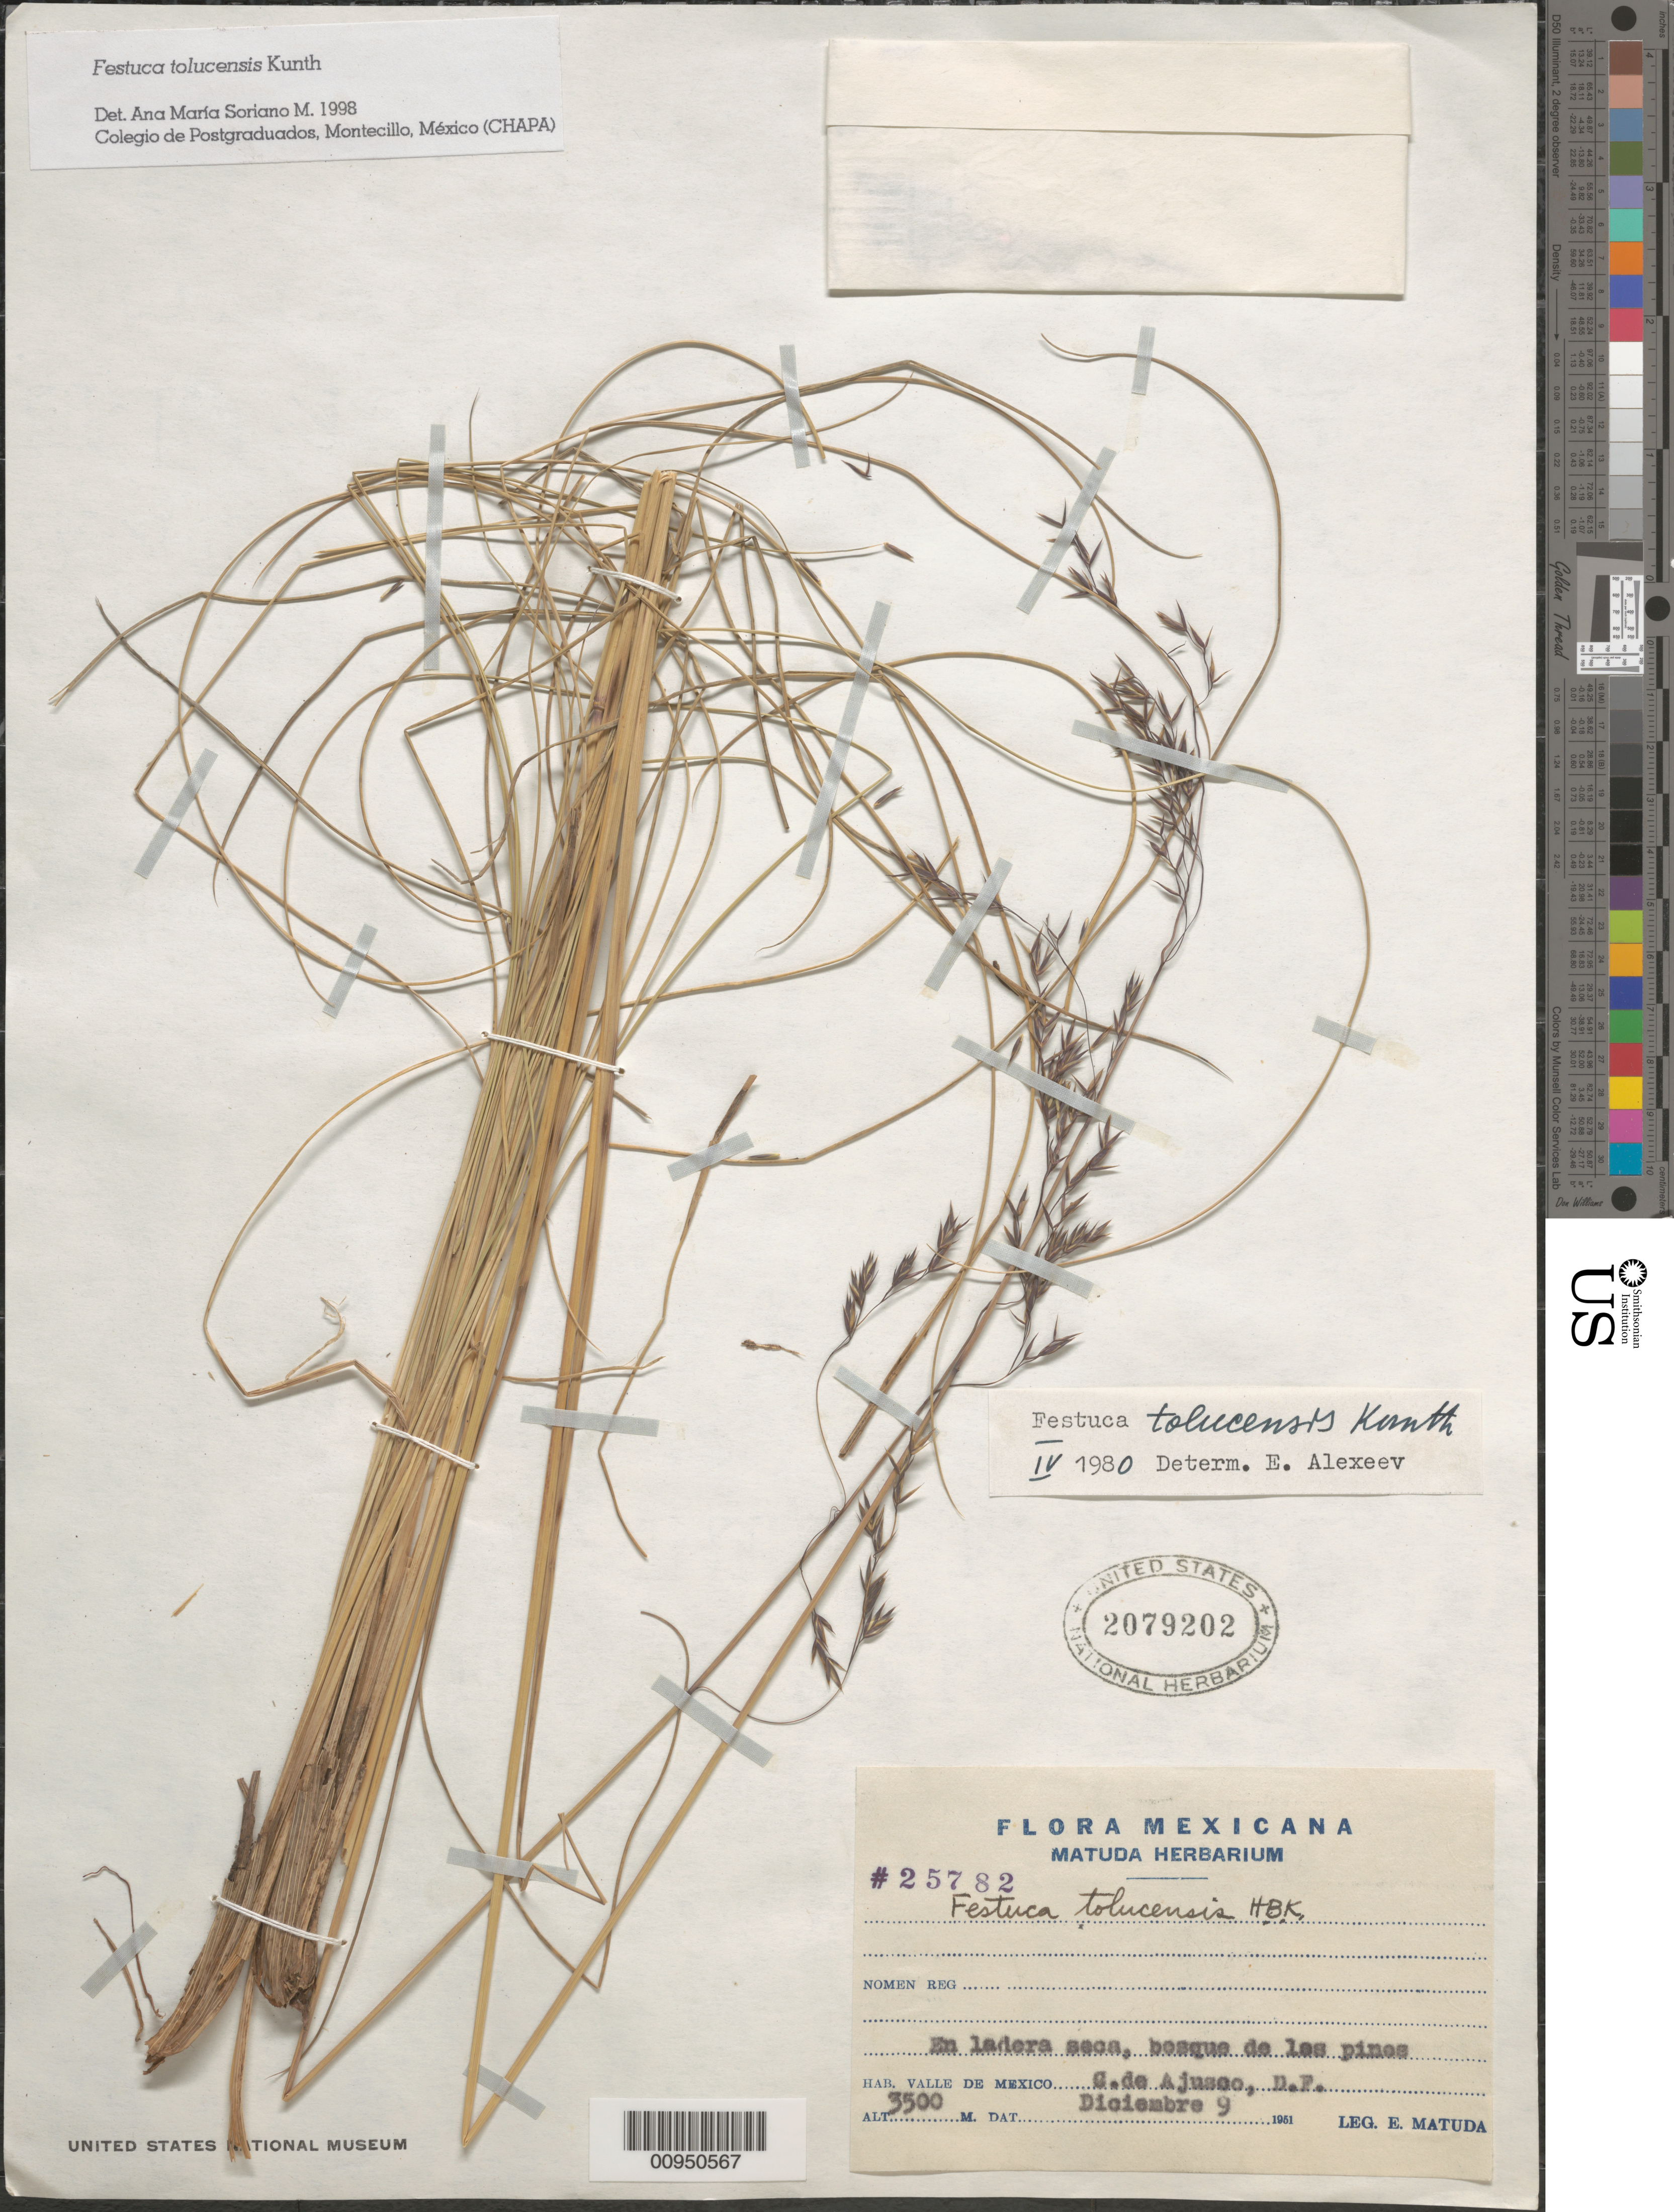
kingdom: Plantae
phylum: Tracheophyta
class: Liliopsida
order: Poales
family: Poaceae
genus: Festuca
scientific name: Festuca tolucensis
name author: Kunth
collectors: E. Matuda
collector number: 25782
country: Mexico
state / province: Distrito Federal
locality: G. de Ajusco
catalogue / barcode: US 2079202